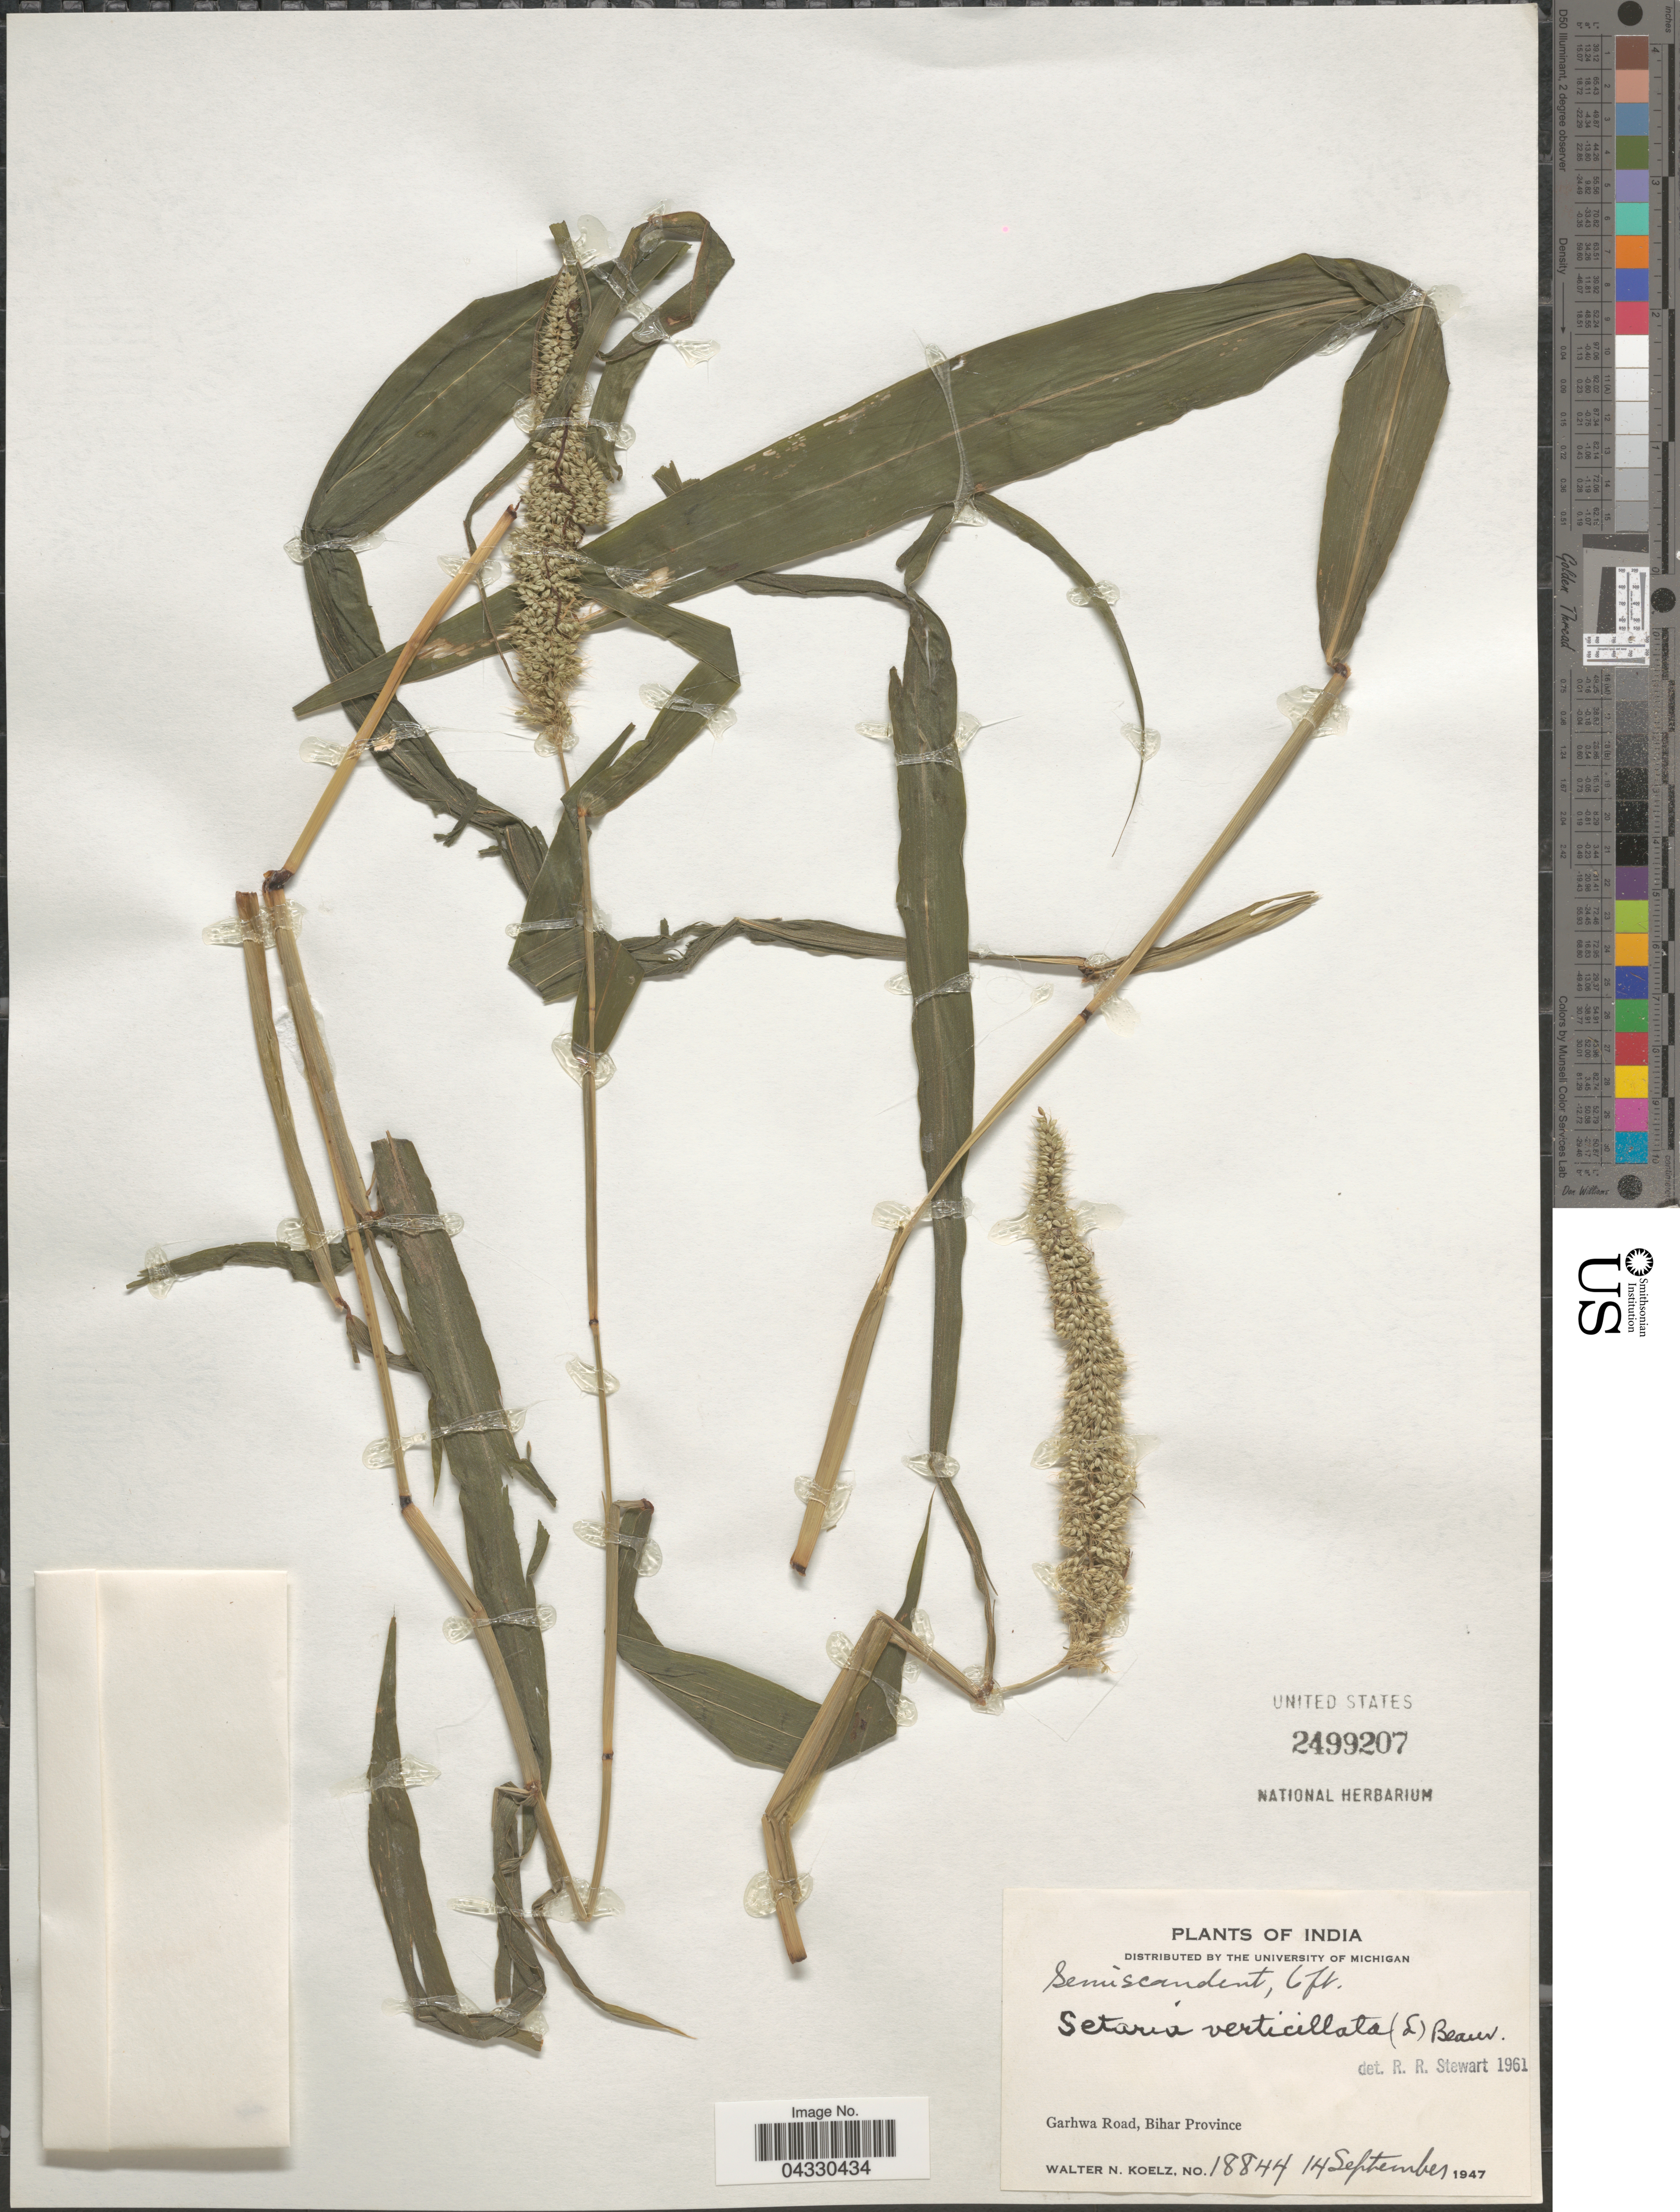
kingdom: Plantae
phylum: Tracheophyta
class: Liliopsida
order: Poales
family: Poaceae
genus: Setaria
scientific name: Setaria verticillata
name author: (L.) P. Beauv.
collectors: W. N. Koelz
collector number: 18844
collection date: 1947-09-14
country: India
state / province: Bihar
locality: Garhwa Road, Bihar Province.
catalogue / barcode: US 2499207